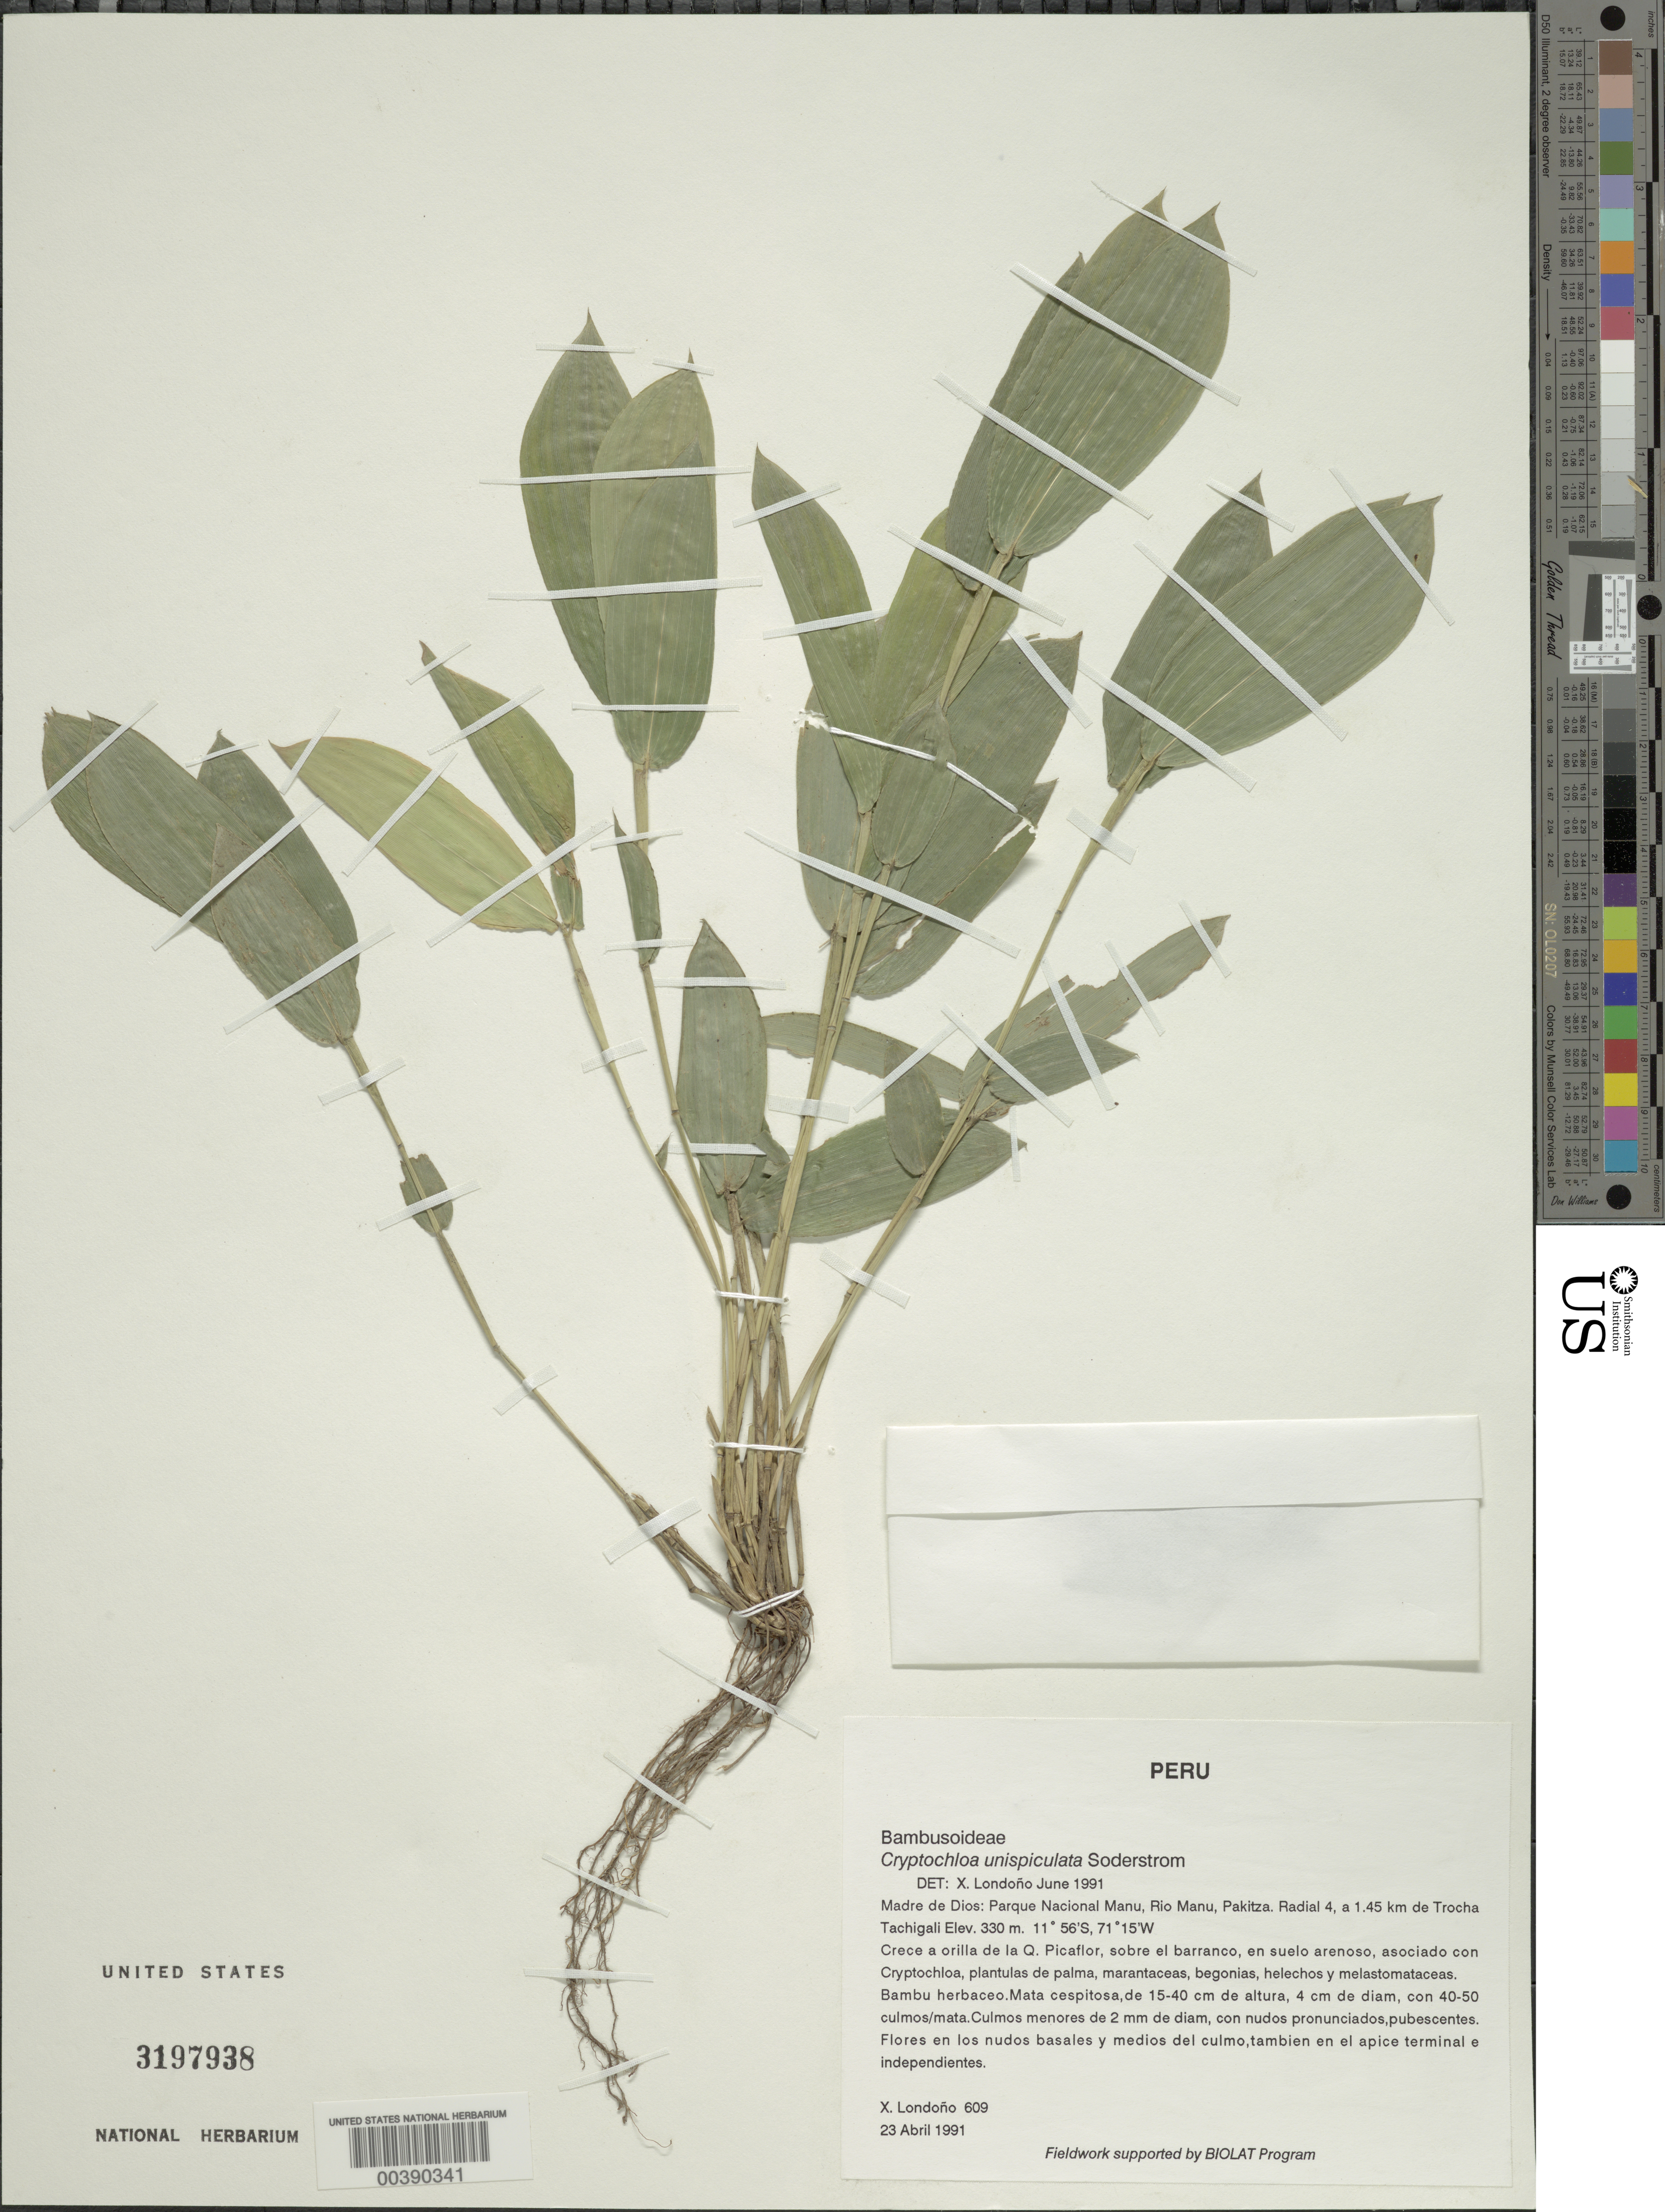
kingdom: Plantae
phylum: Tracheophyta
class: Liliopsida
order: Poales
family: Poaceae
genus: Cryptochloa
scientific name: Cryptochloa unispiculata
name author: Soderstr.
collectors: X. Londoño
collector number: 609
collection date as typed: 23 Apr 1991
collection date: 1991-04-23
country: Peru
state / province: Madre de Dios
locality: Parque nacional manu, rio manu, pakitza; radial 4, a 1.45 km de trocha tachigali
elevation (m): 330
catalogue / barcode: US 3197938